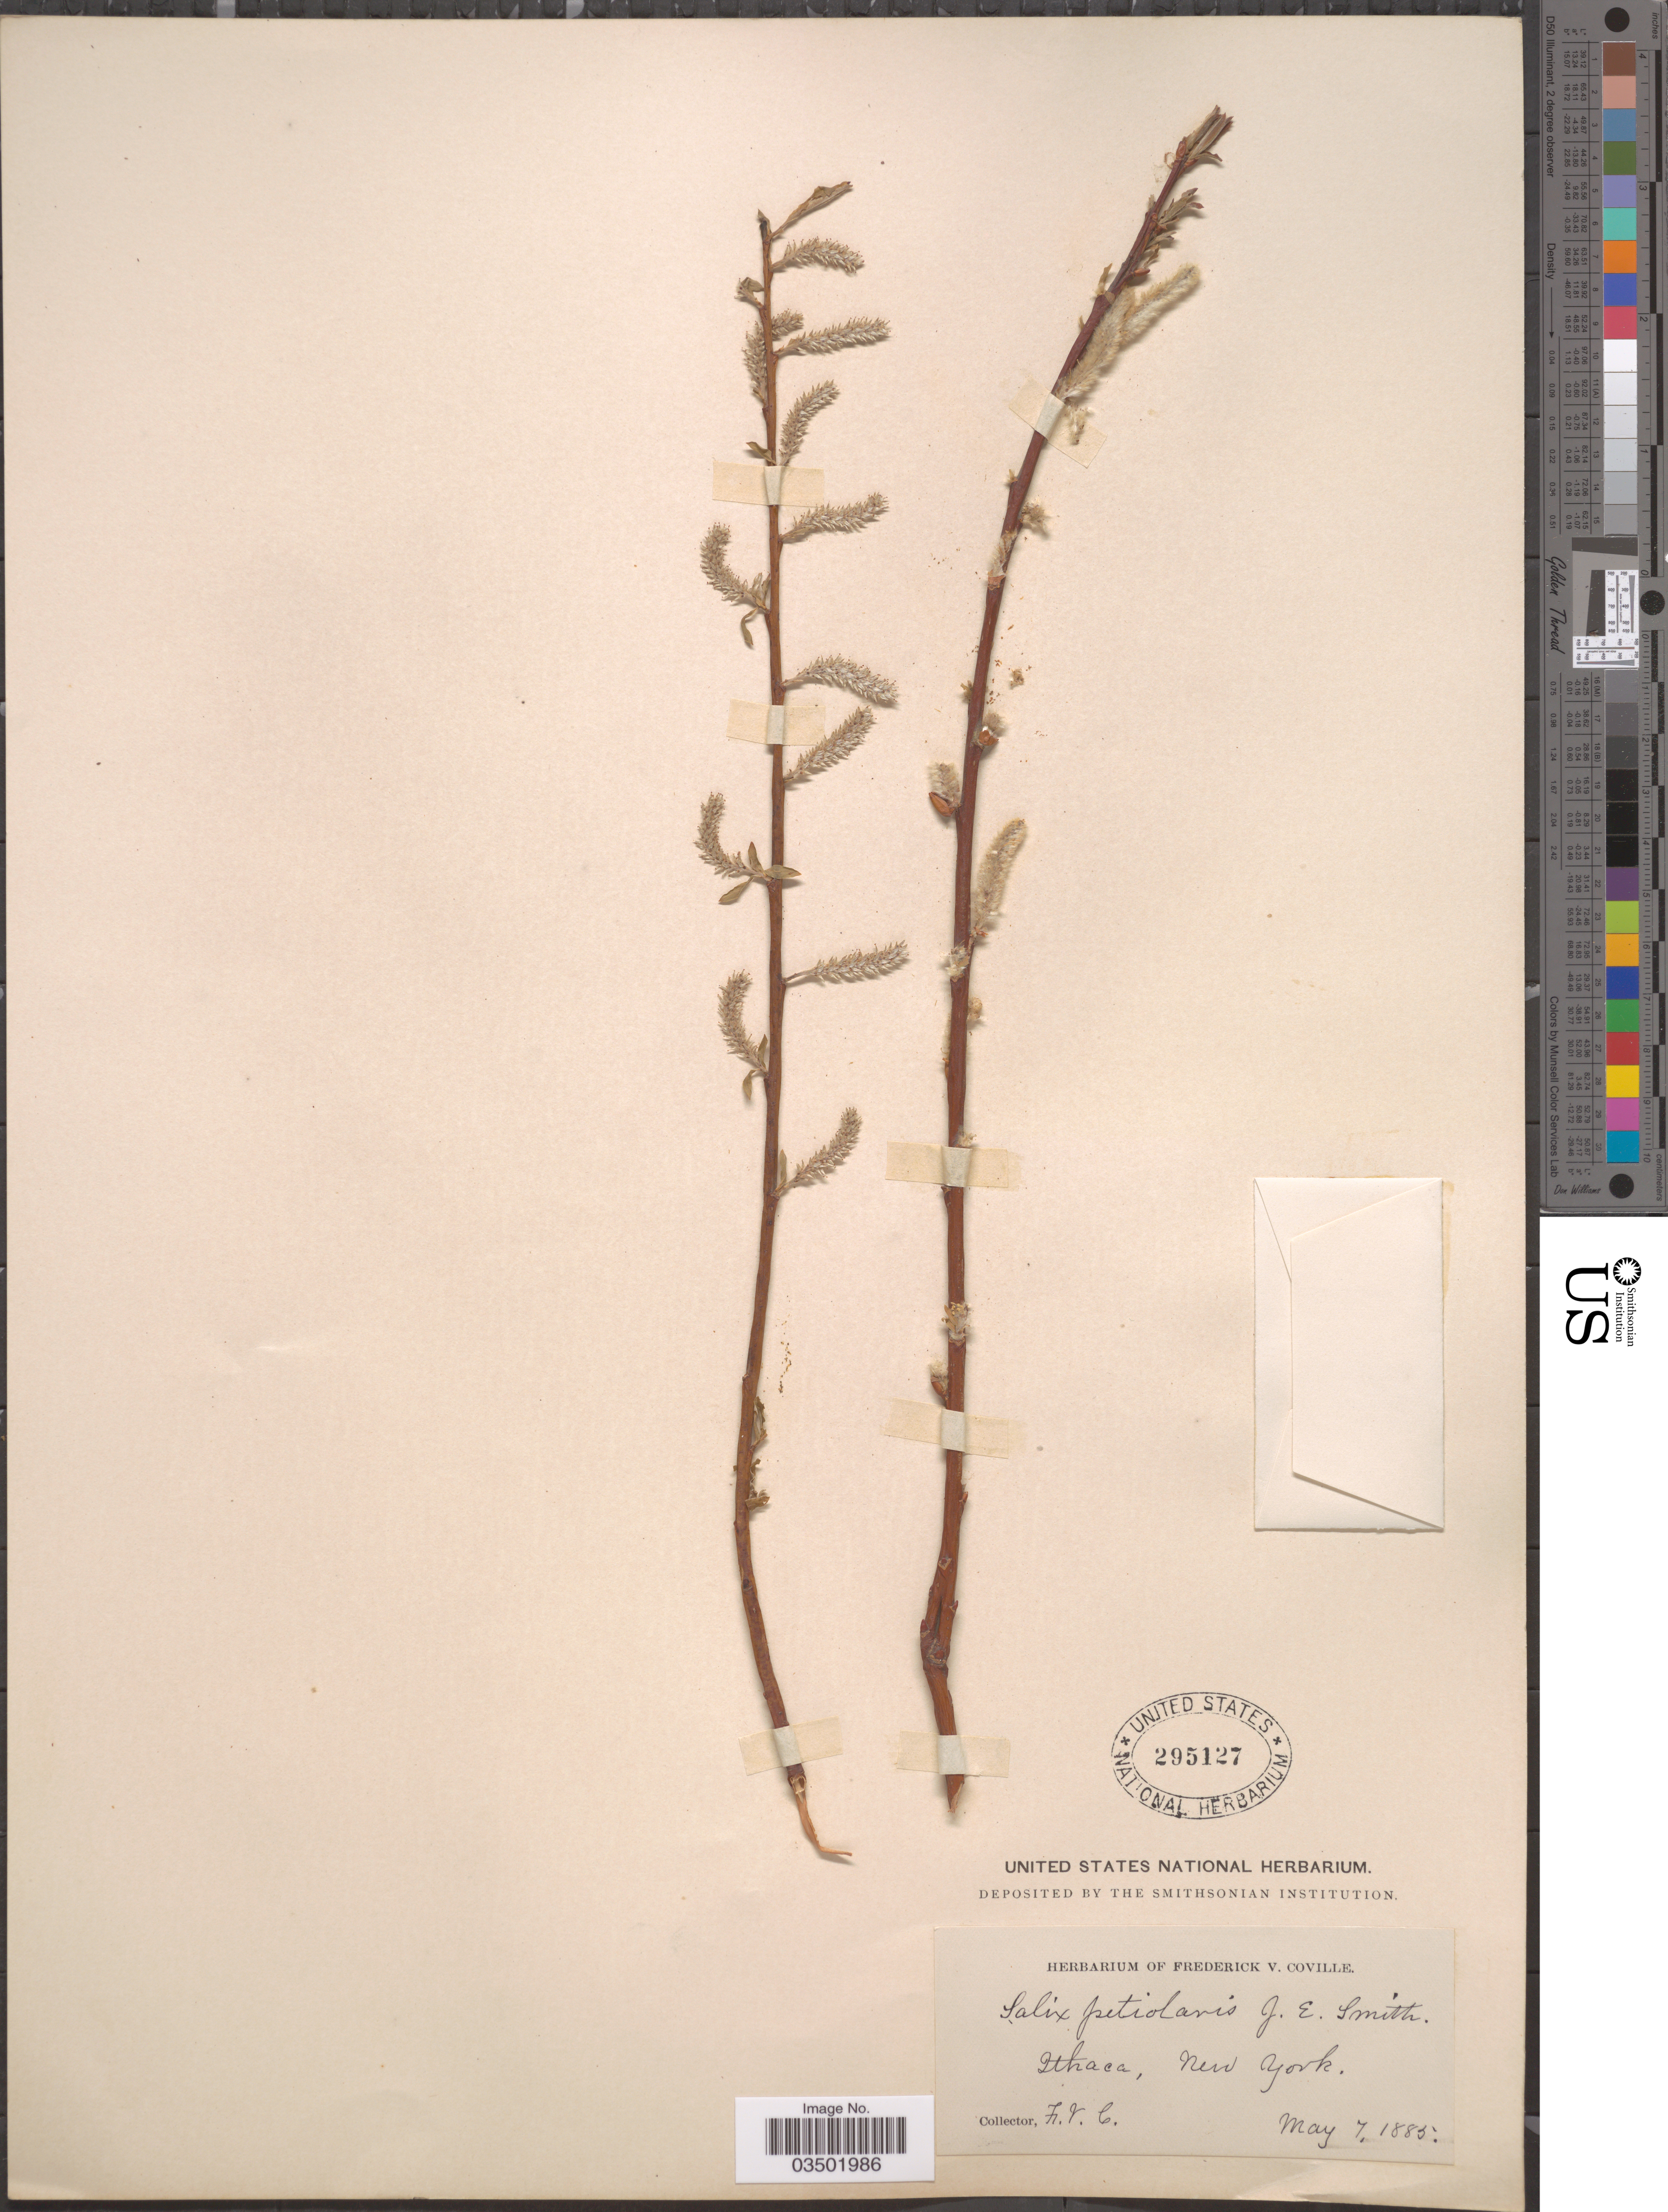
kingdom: Plantae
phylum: Tracheophyta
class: Magnoliopsida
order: Malpighiales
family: Salicaceae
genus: Salix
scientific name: Salix petiolaris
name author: Sm.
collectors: F. V. Coville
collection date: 1885-05-07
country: United States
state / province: New York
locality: Ithaca.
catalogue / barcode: US 295127